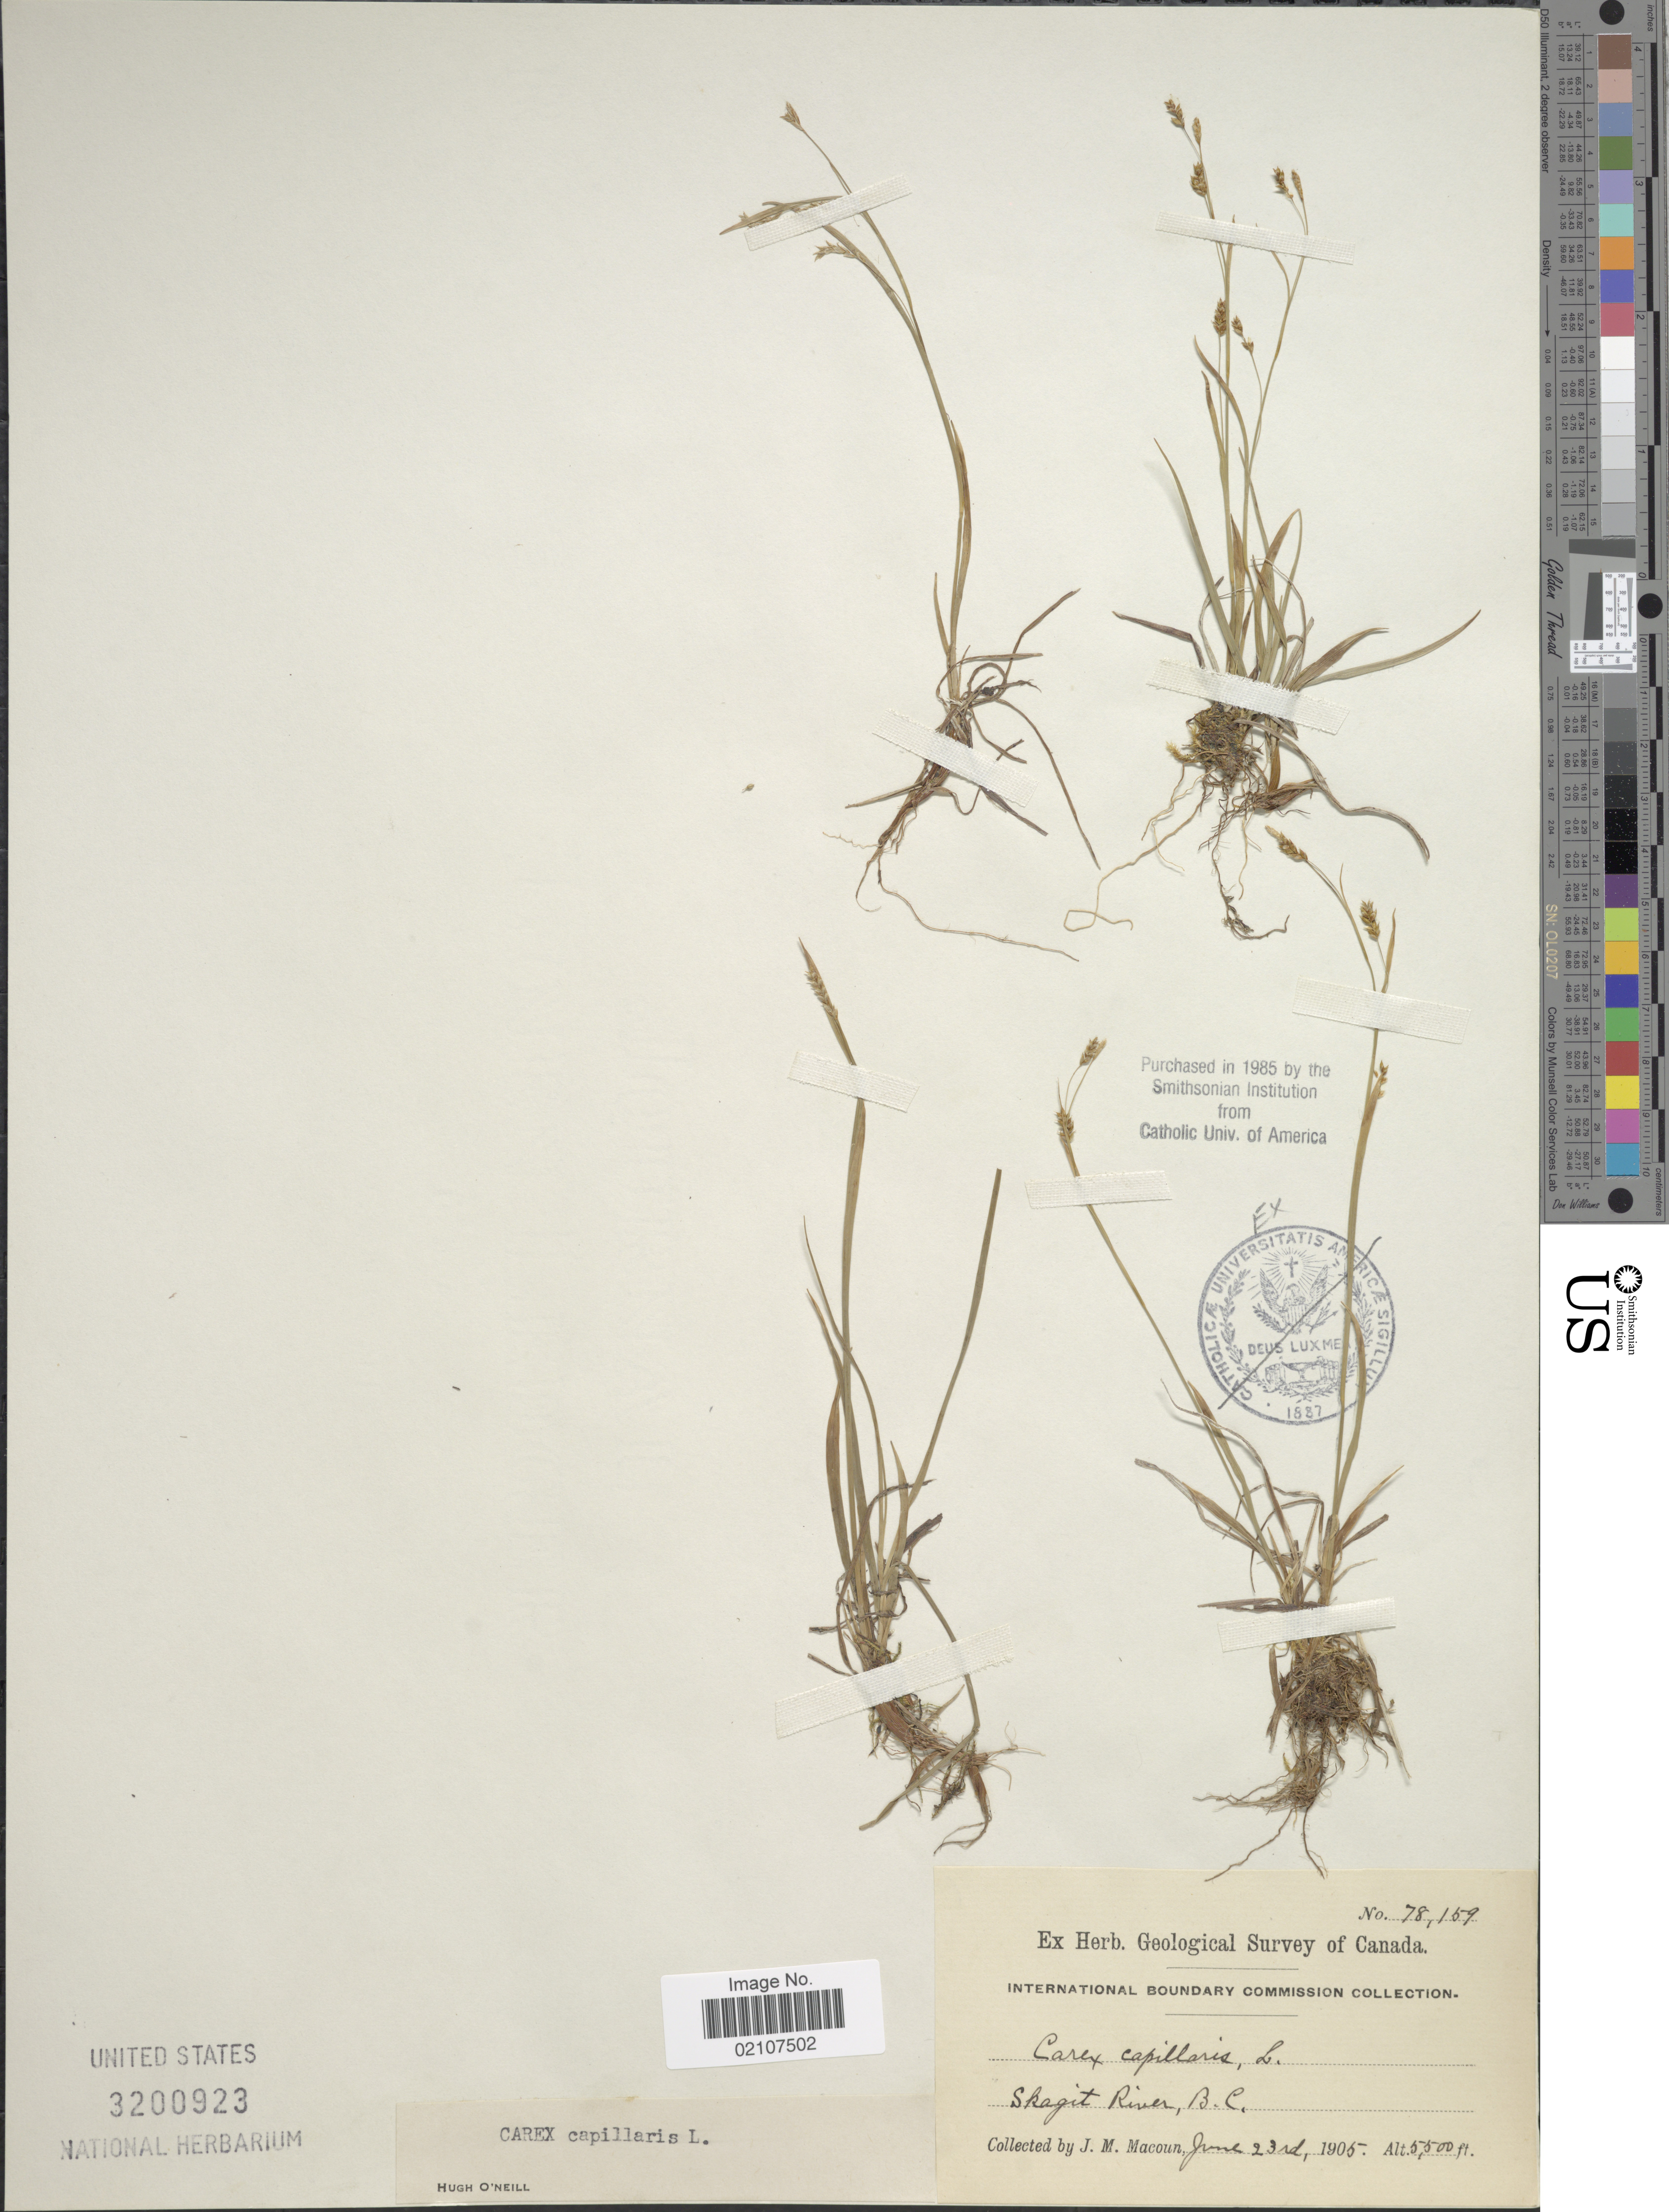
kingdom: Plantae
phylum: Tracheophyta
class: Liliopsida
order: Poales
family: Cyperaceae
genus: Carex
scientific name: Carex capillaris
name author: L.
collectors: J. M. Macoun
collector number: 78159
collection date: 1905-06-23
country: Canada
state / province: British Columbia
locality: Skagit River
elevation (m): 1676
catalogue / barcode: US 3200923